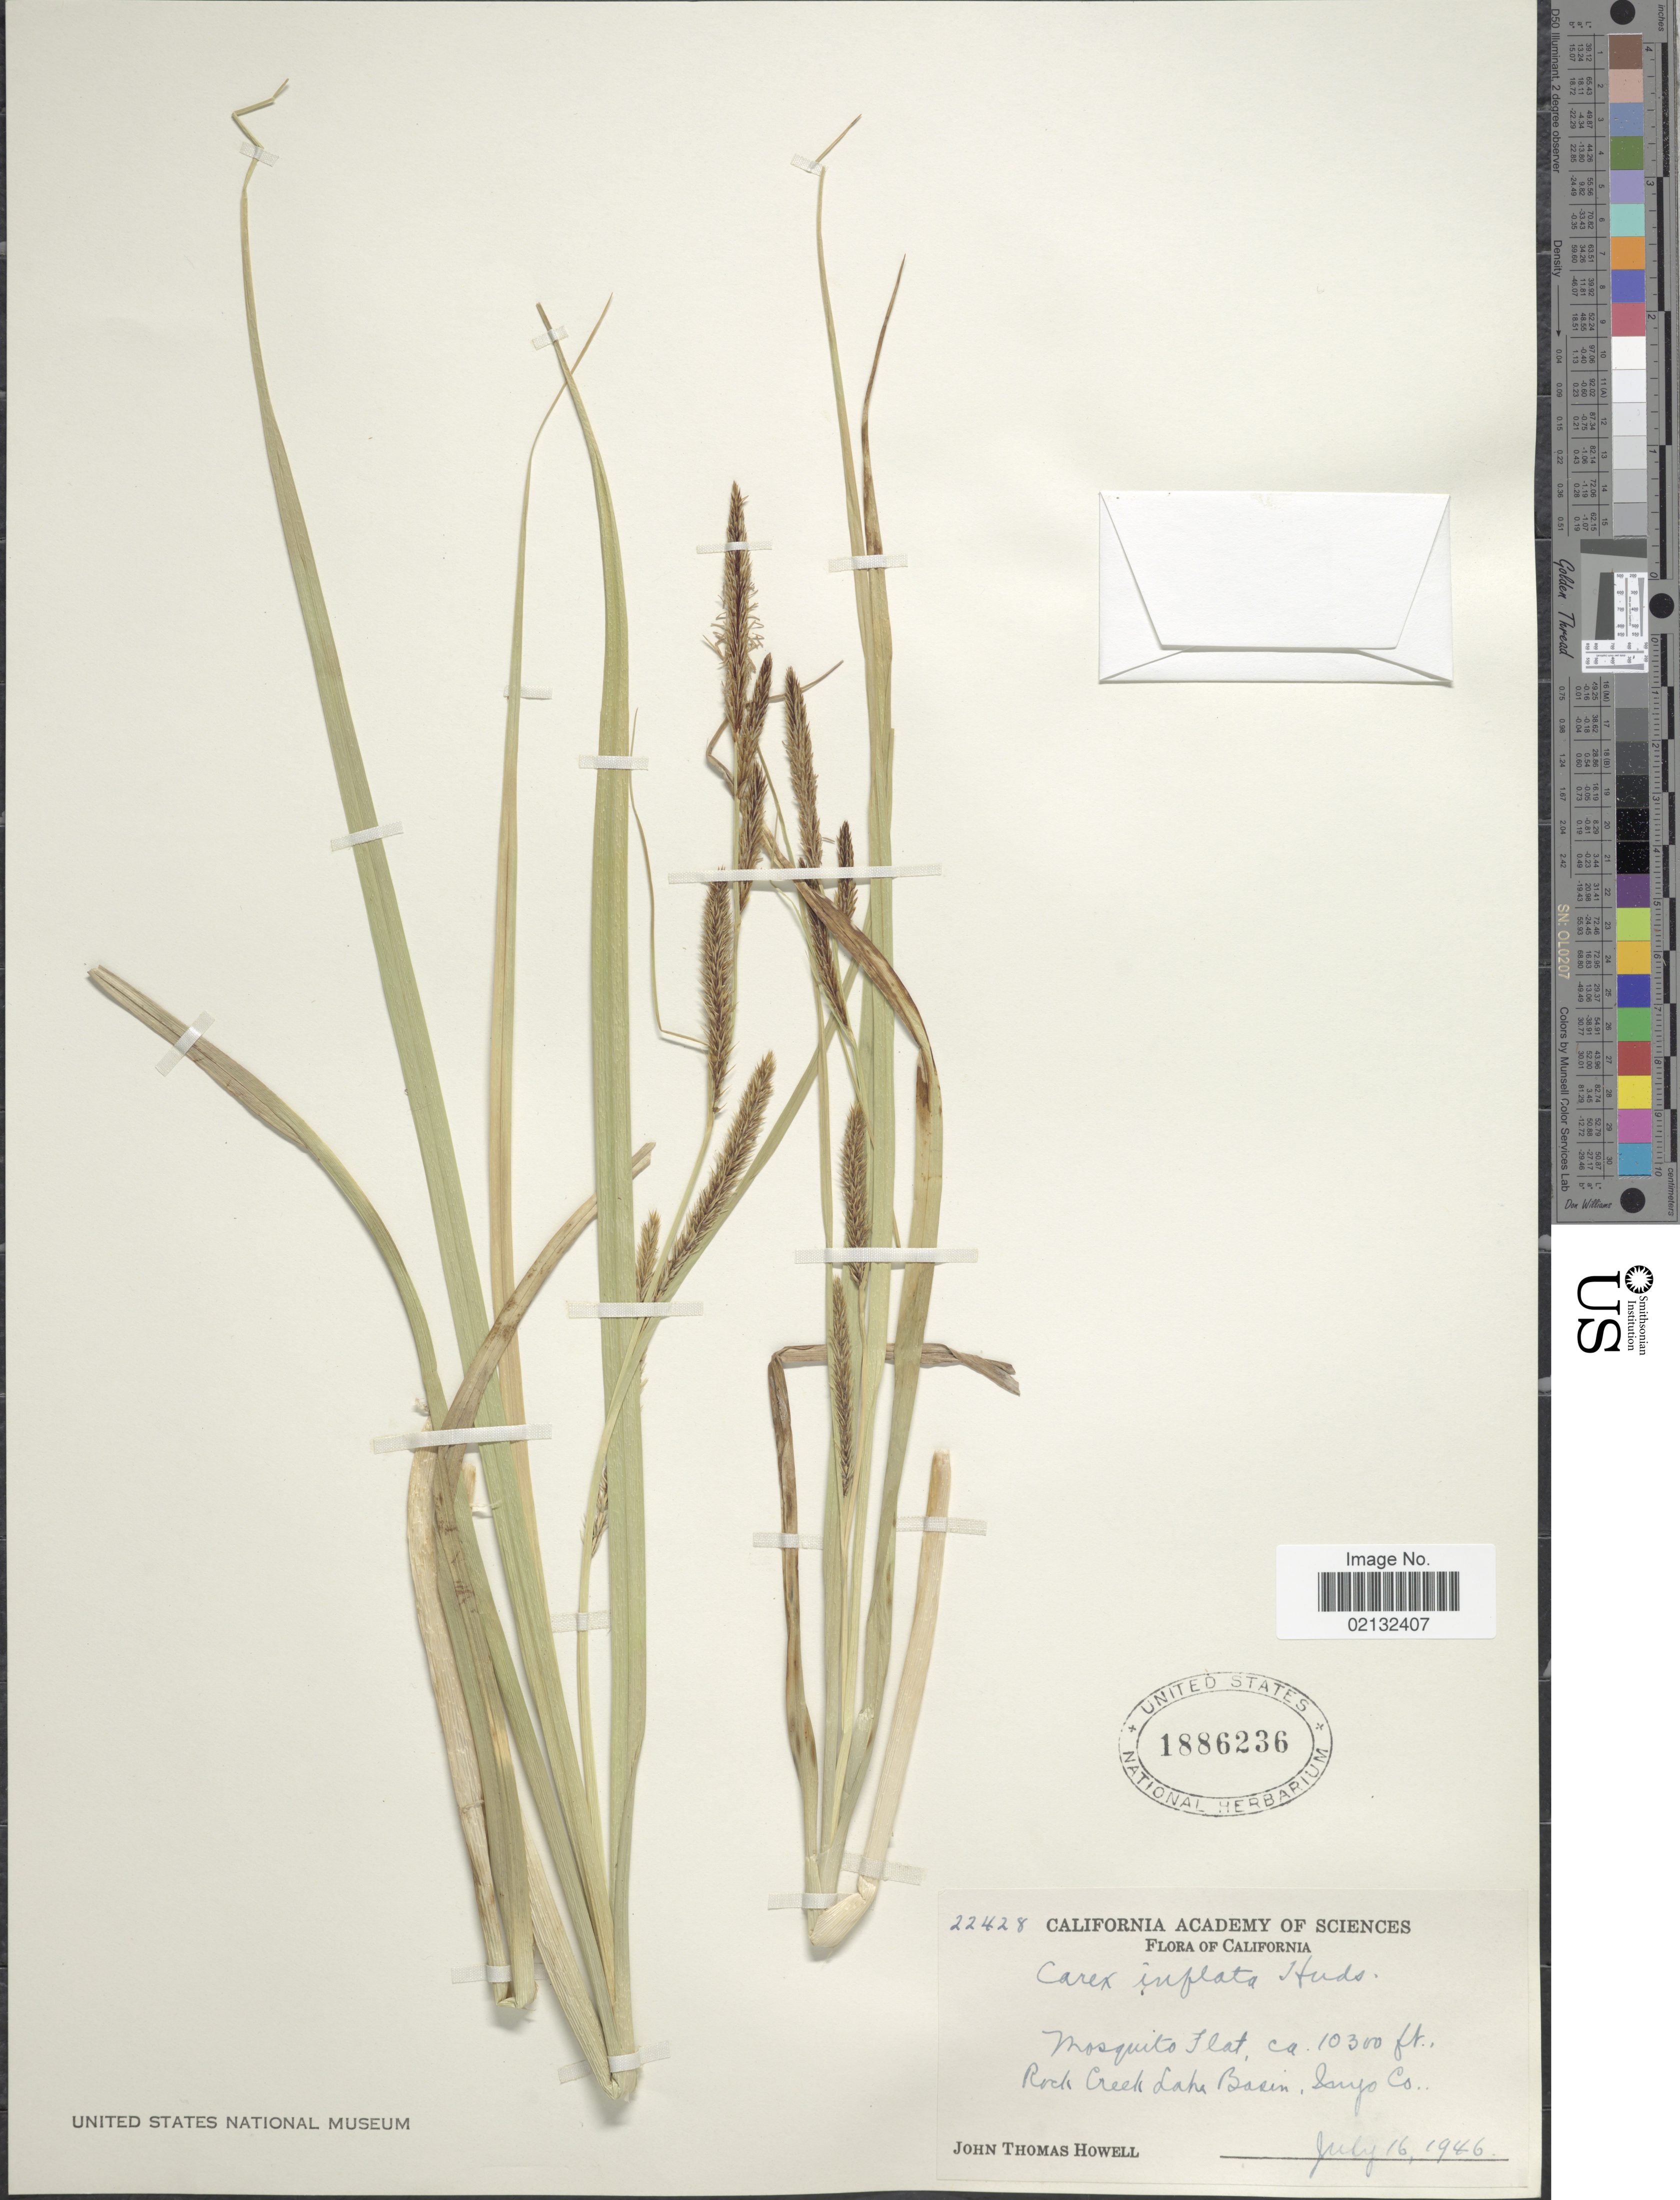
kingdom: Plantae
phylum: Tracheophyta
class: Liliopsida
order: Poales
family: Cyperaceae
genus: Carex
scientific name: Carex rostrata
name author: Stokes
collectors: J. T. Howell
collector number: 22428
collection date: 1946-07-16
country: United States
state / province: California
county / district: Inyo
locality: Mosquito Flat, Rock Creek Lake Basin, Inyo Co.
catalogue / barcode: US 1886236